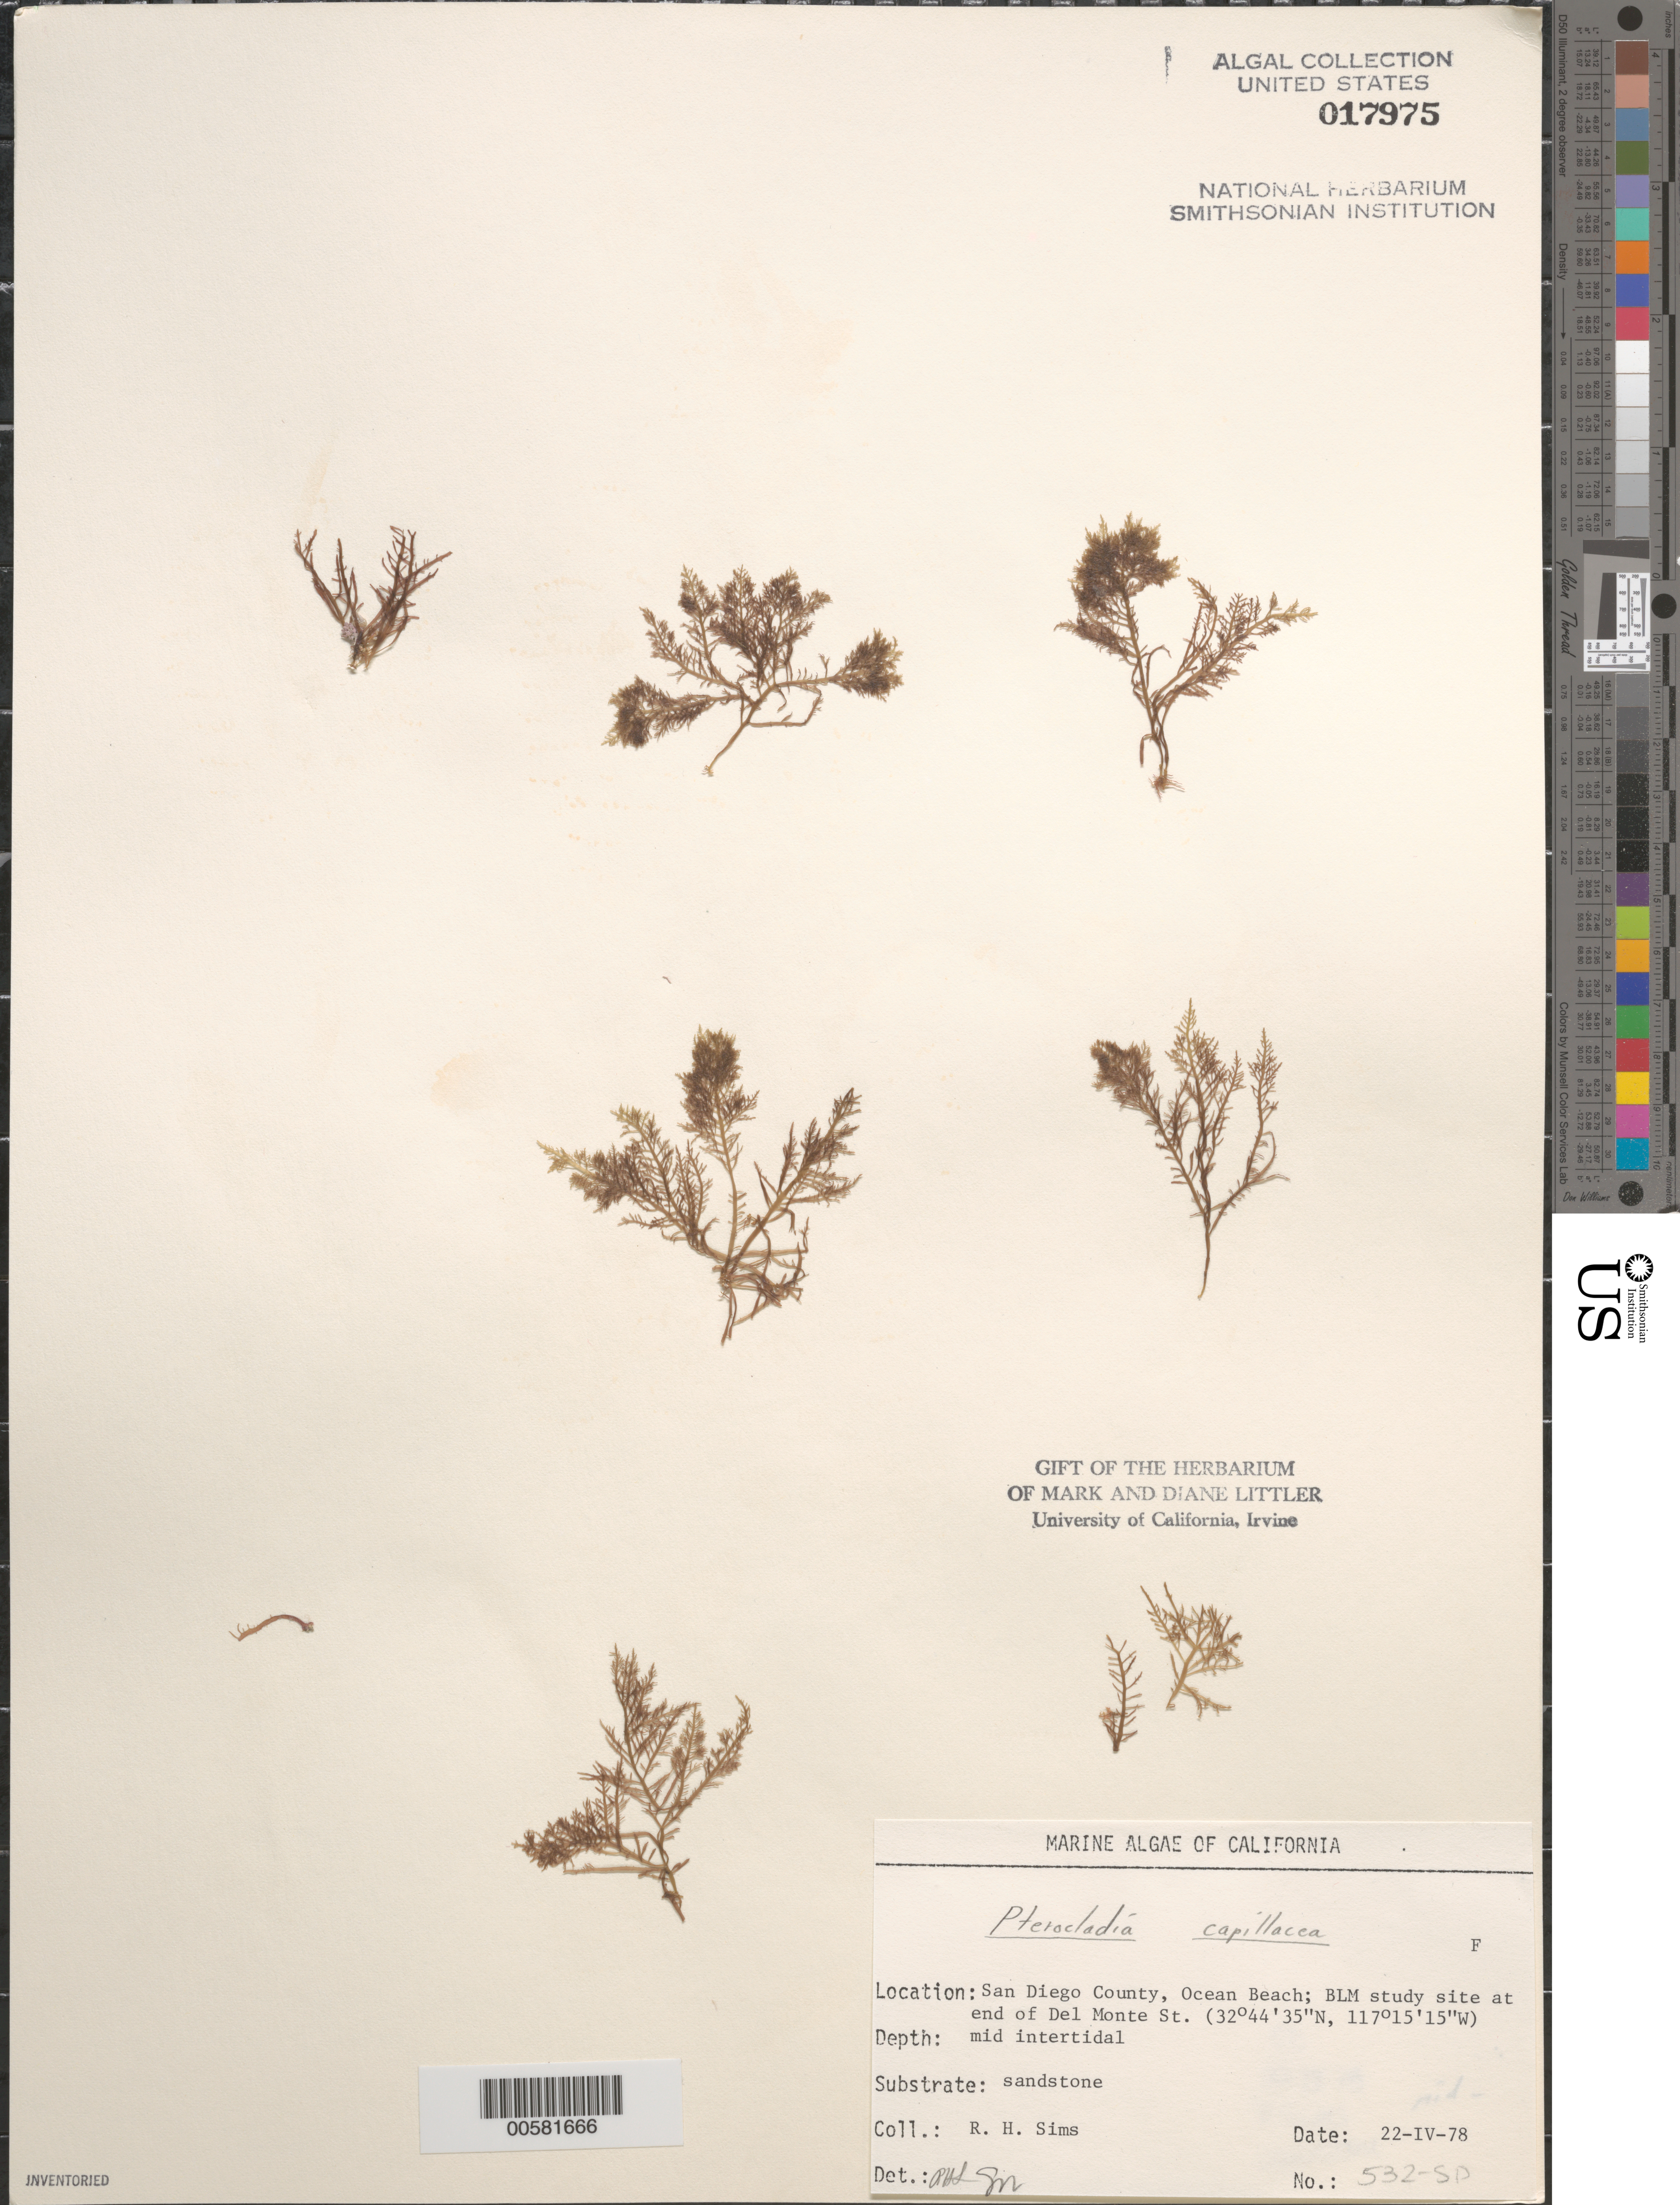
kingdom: Plantae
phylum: Rhodophyta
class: Florideophyceae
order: Gelidiales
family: Pterocladiaceae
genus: Pterocladiella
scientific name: Pterocladiella capillacea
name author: (S.G. Gmel.) Santelices & Hommers.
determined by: Algae name updating Project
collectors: R. H. Sims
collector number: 532-sd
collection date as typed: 22 Apr 1978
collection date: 1978-04-22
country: United States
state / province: California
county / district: San Diego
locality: Ocean Beach, end of Del Monte Street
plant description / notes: BLM-SOCALBIGHT Rocky Intertidal Survey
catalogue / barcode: US 17975